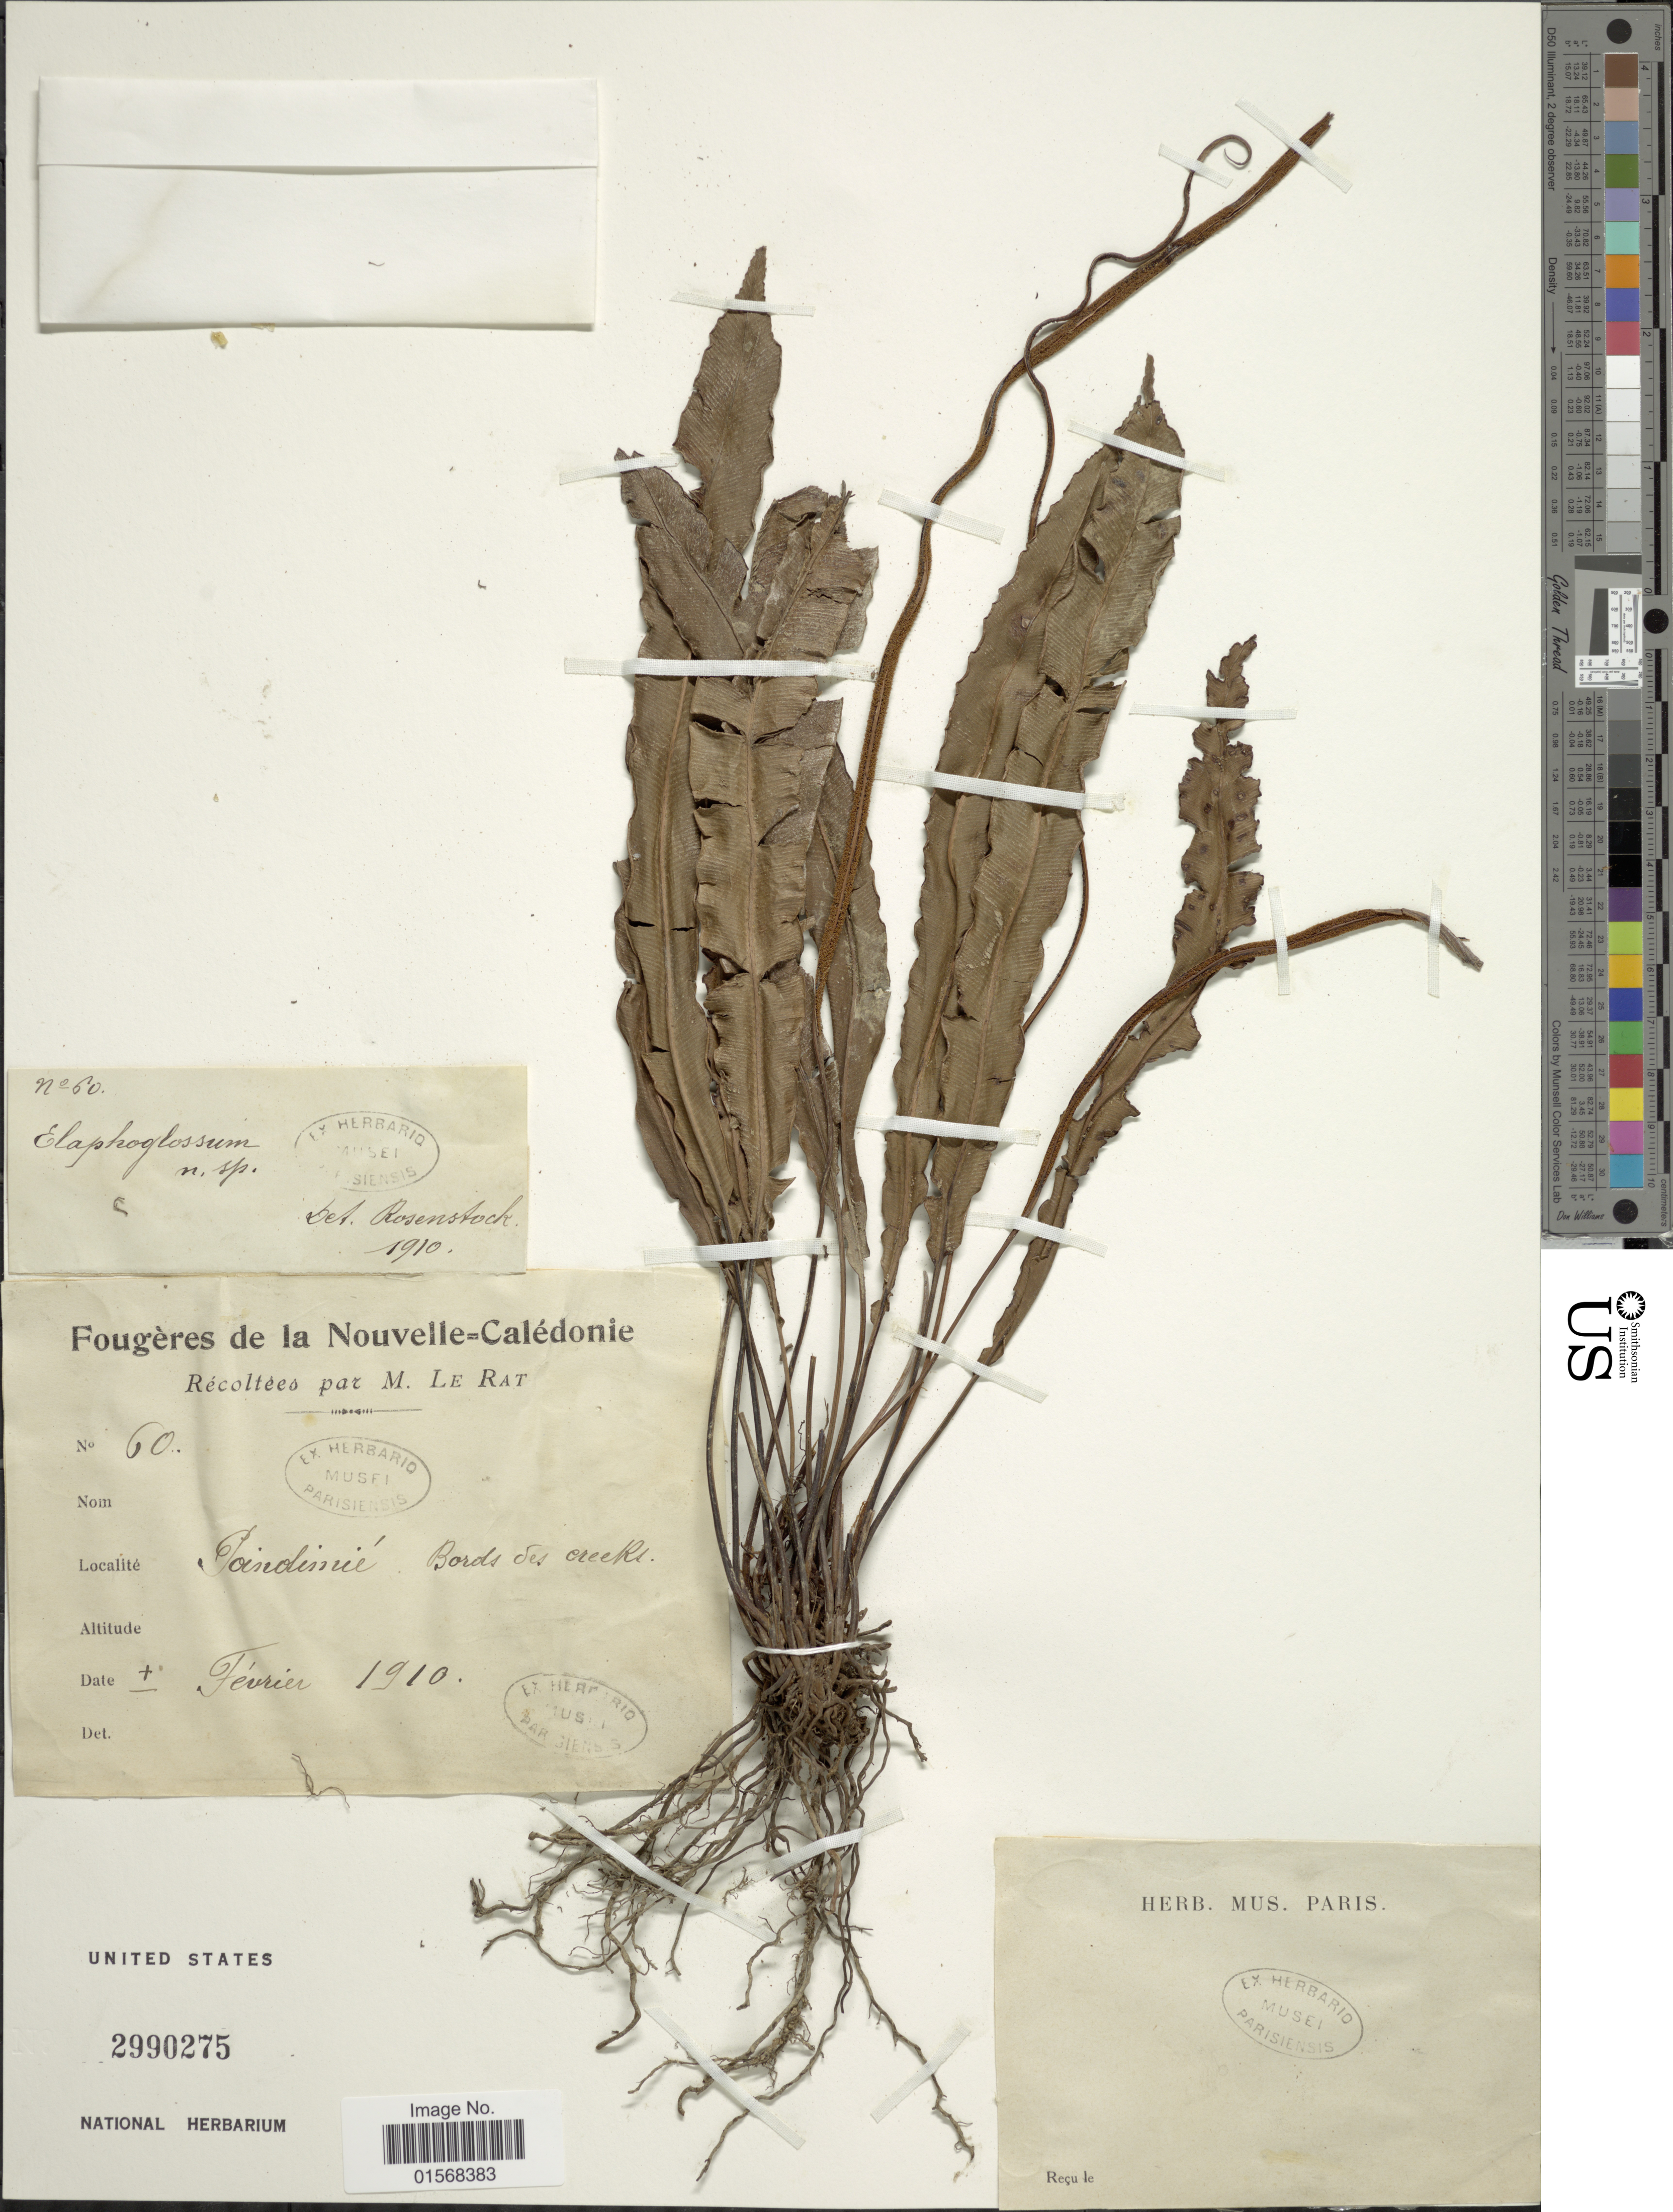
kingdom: Plantae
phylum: Tracheophyta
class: Polypodiopsida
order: Polypodiales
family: Dryopteridaceae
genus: Elaphoglossum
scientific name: Elaphoglossum sp.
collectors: -. Le Rat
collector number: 60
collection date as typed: ± Fevrier 1910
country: New Caledonia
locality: Nouvelle-Caledonie, Pandimie, Bords des creeks. [interpreted]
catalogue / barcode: US 2990275